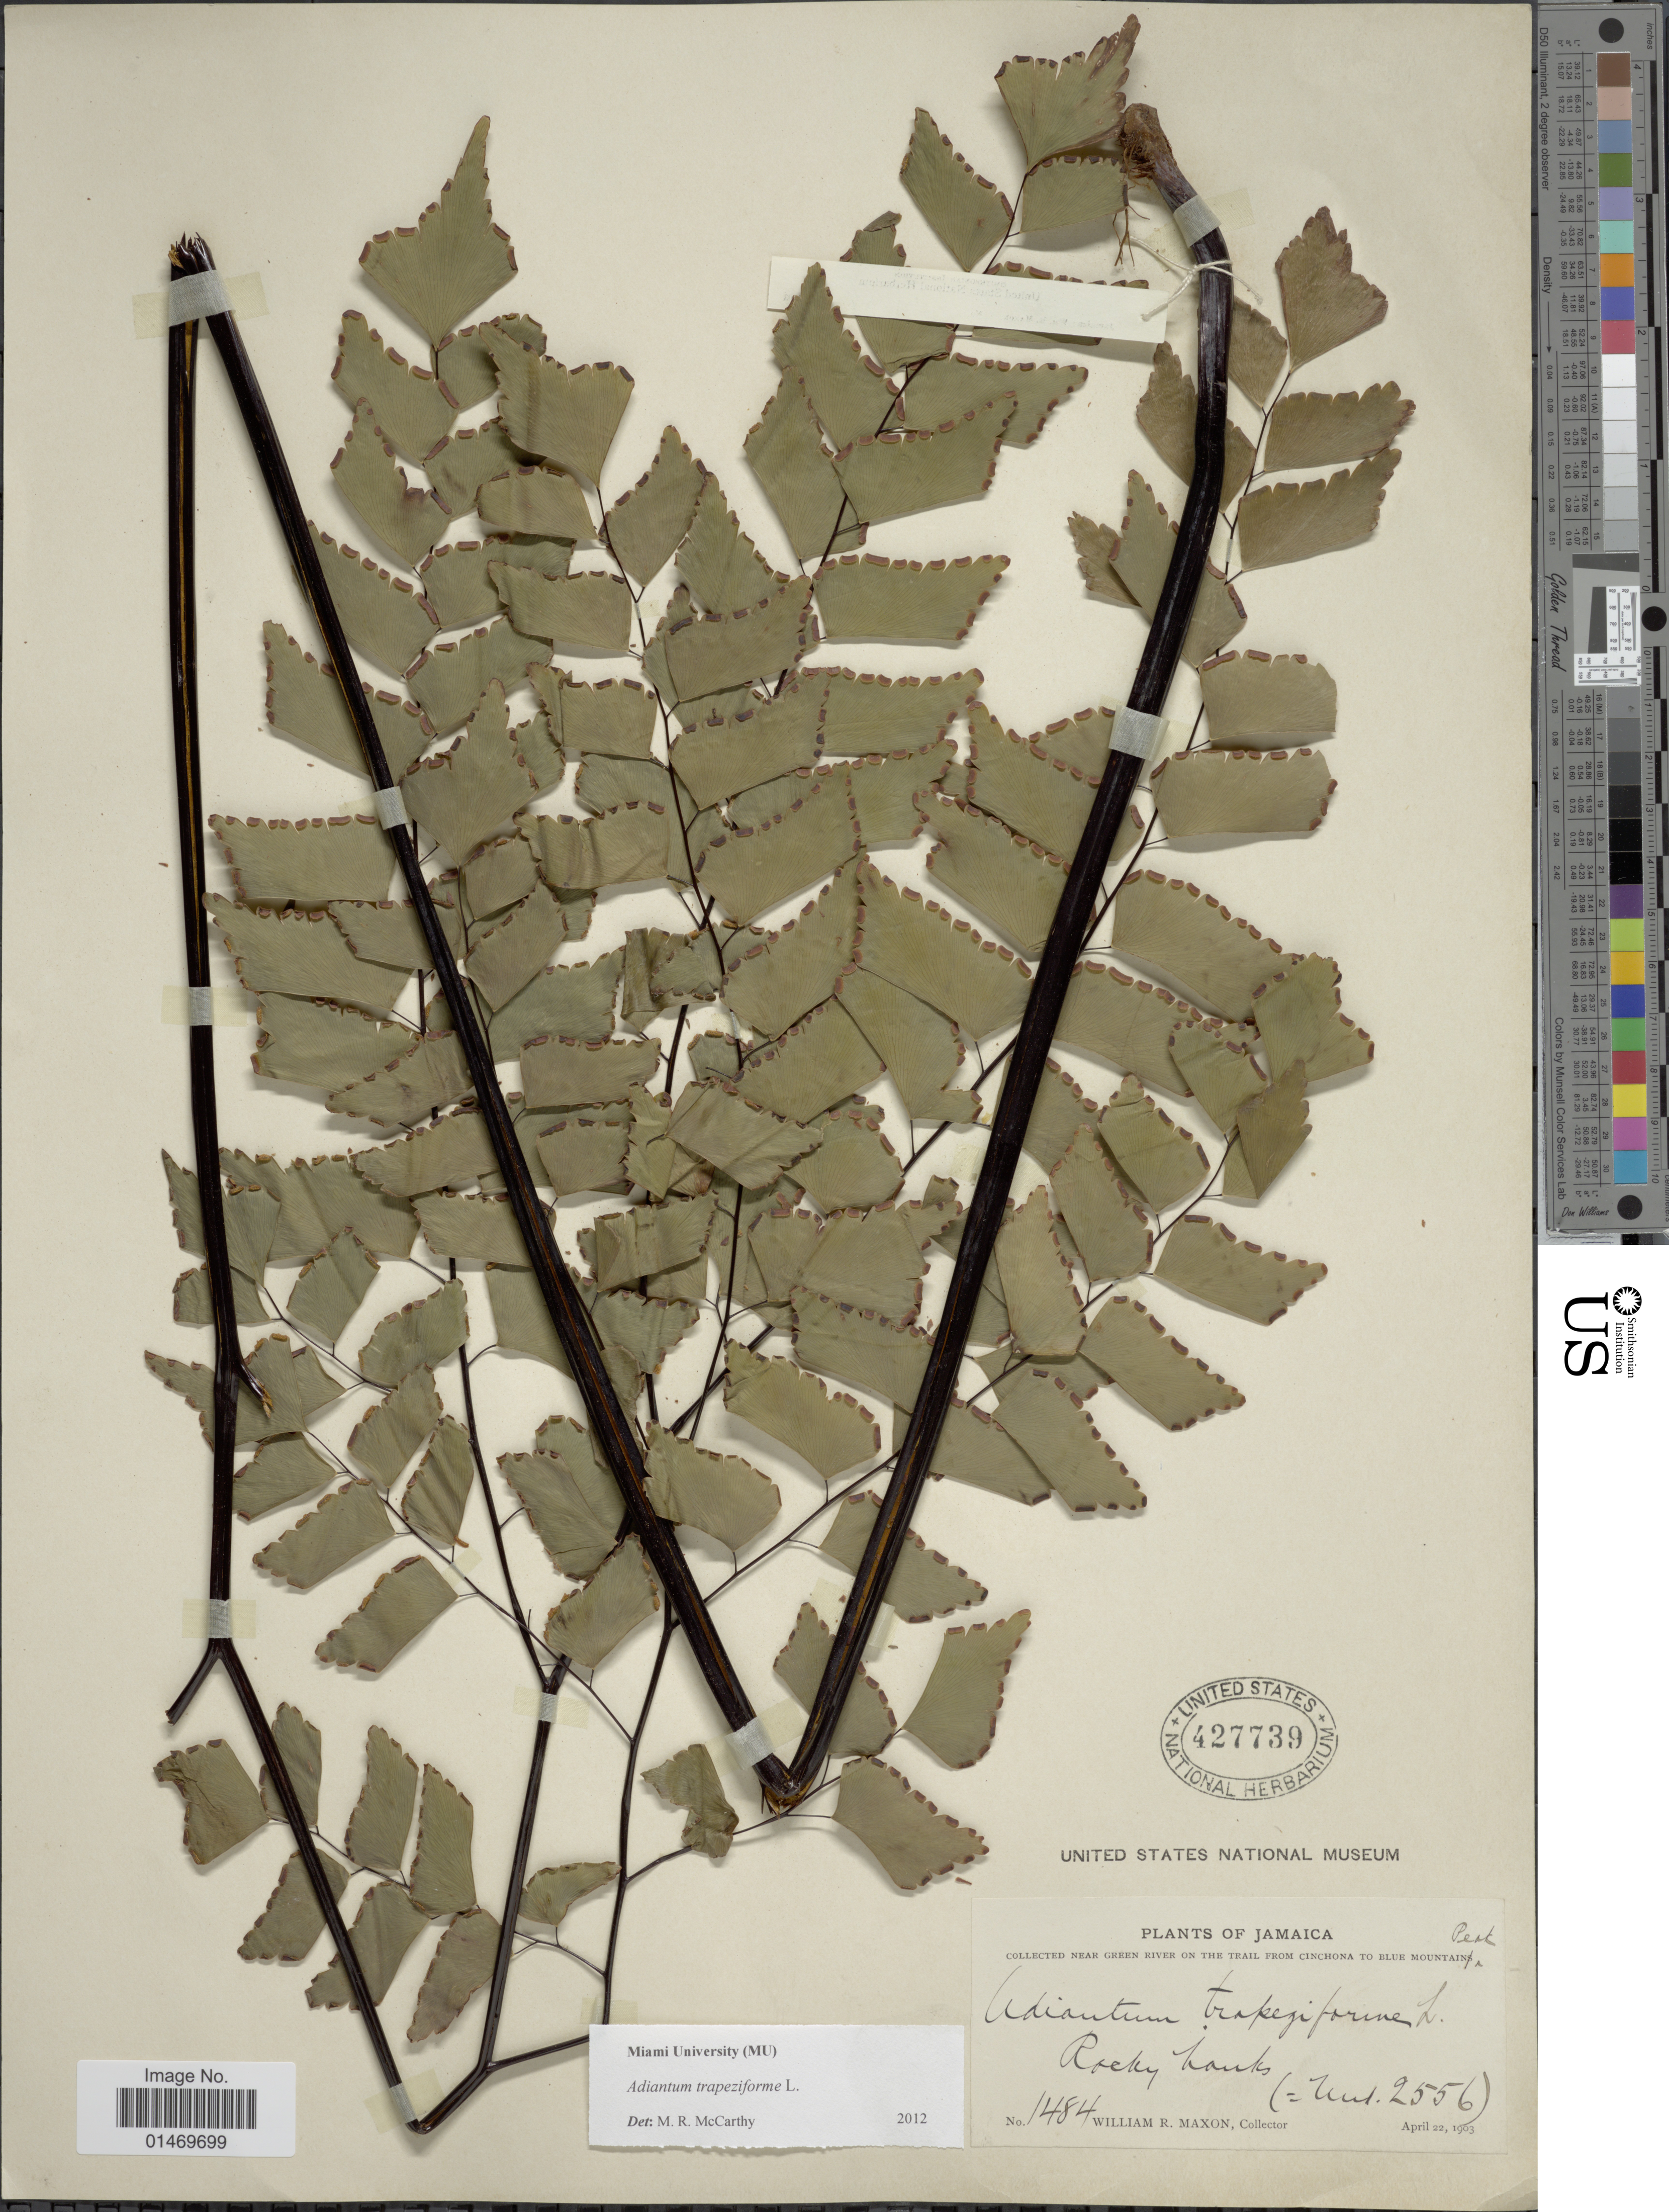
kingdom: Plantae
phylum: Tracheophyta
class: Polypodiopsida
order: Polypodiales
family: Pteridaceae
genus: Adiantum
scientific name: Adiantum trapeziforme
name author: L.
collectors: W. R. Maxon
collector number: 1484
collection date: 1903-04-22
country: Jamaica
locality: Jamaica, near Green River on the trail from cinchona to Blue Mountains.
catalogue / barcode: US 427739